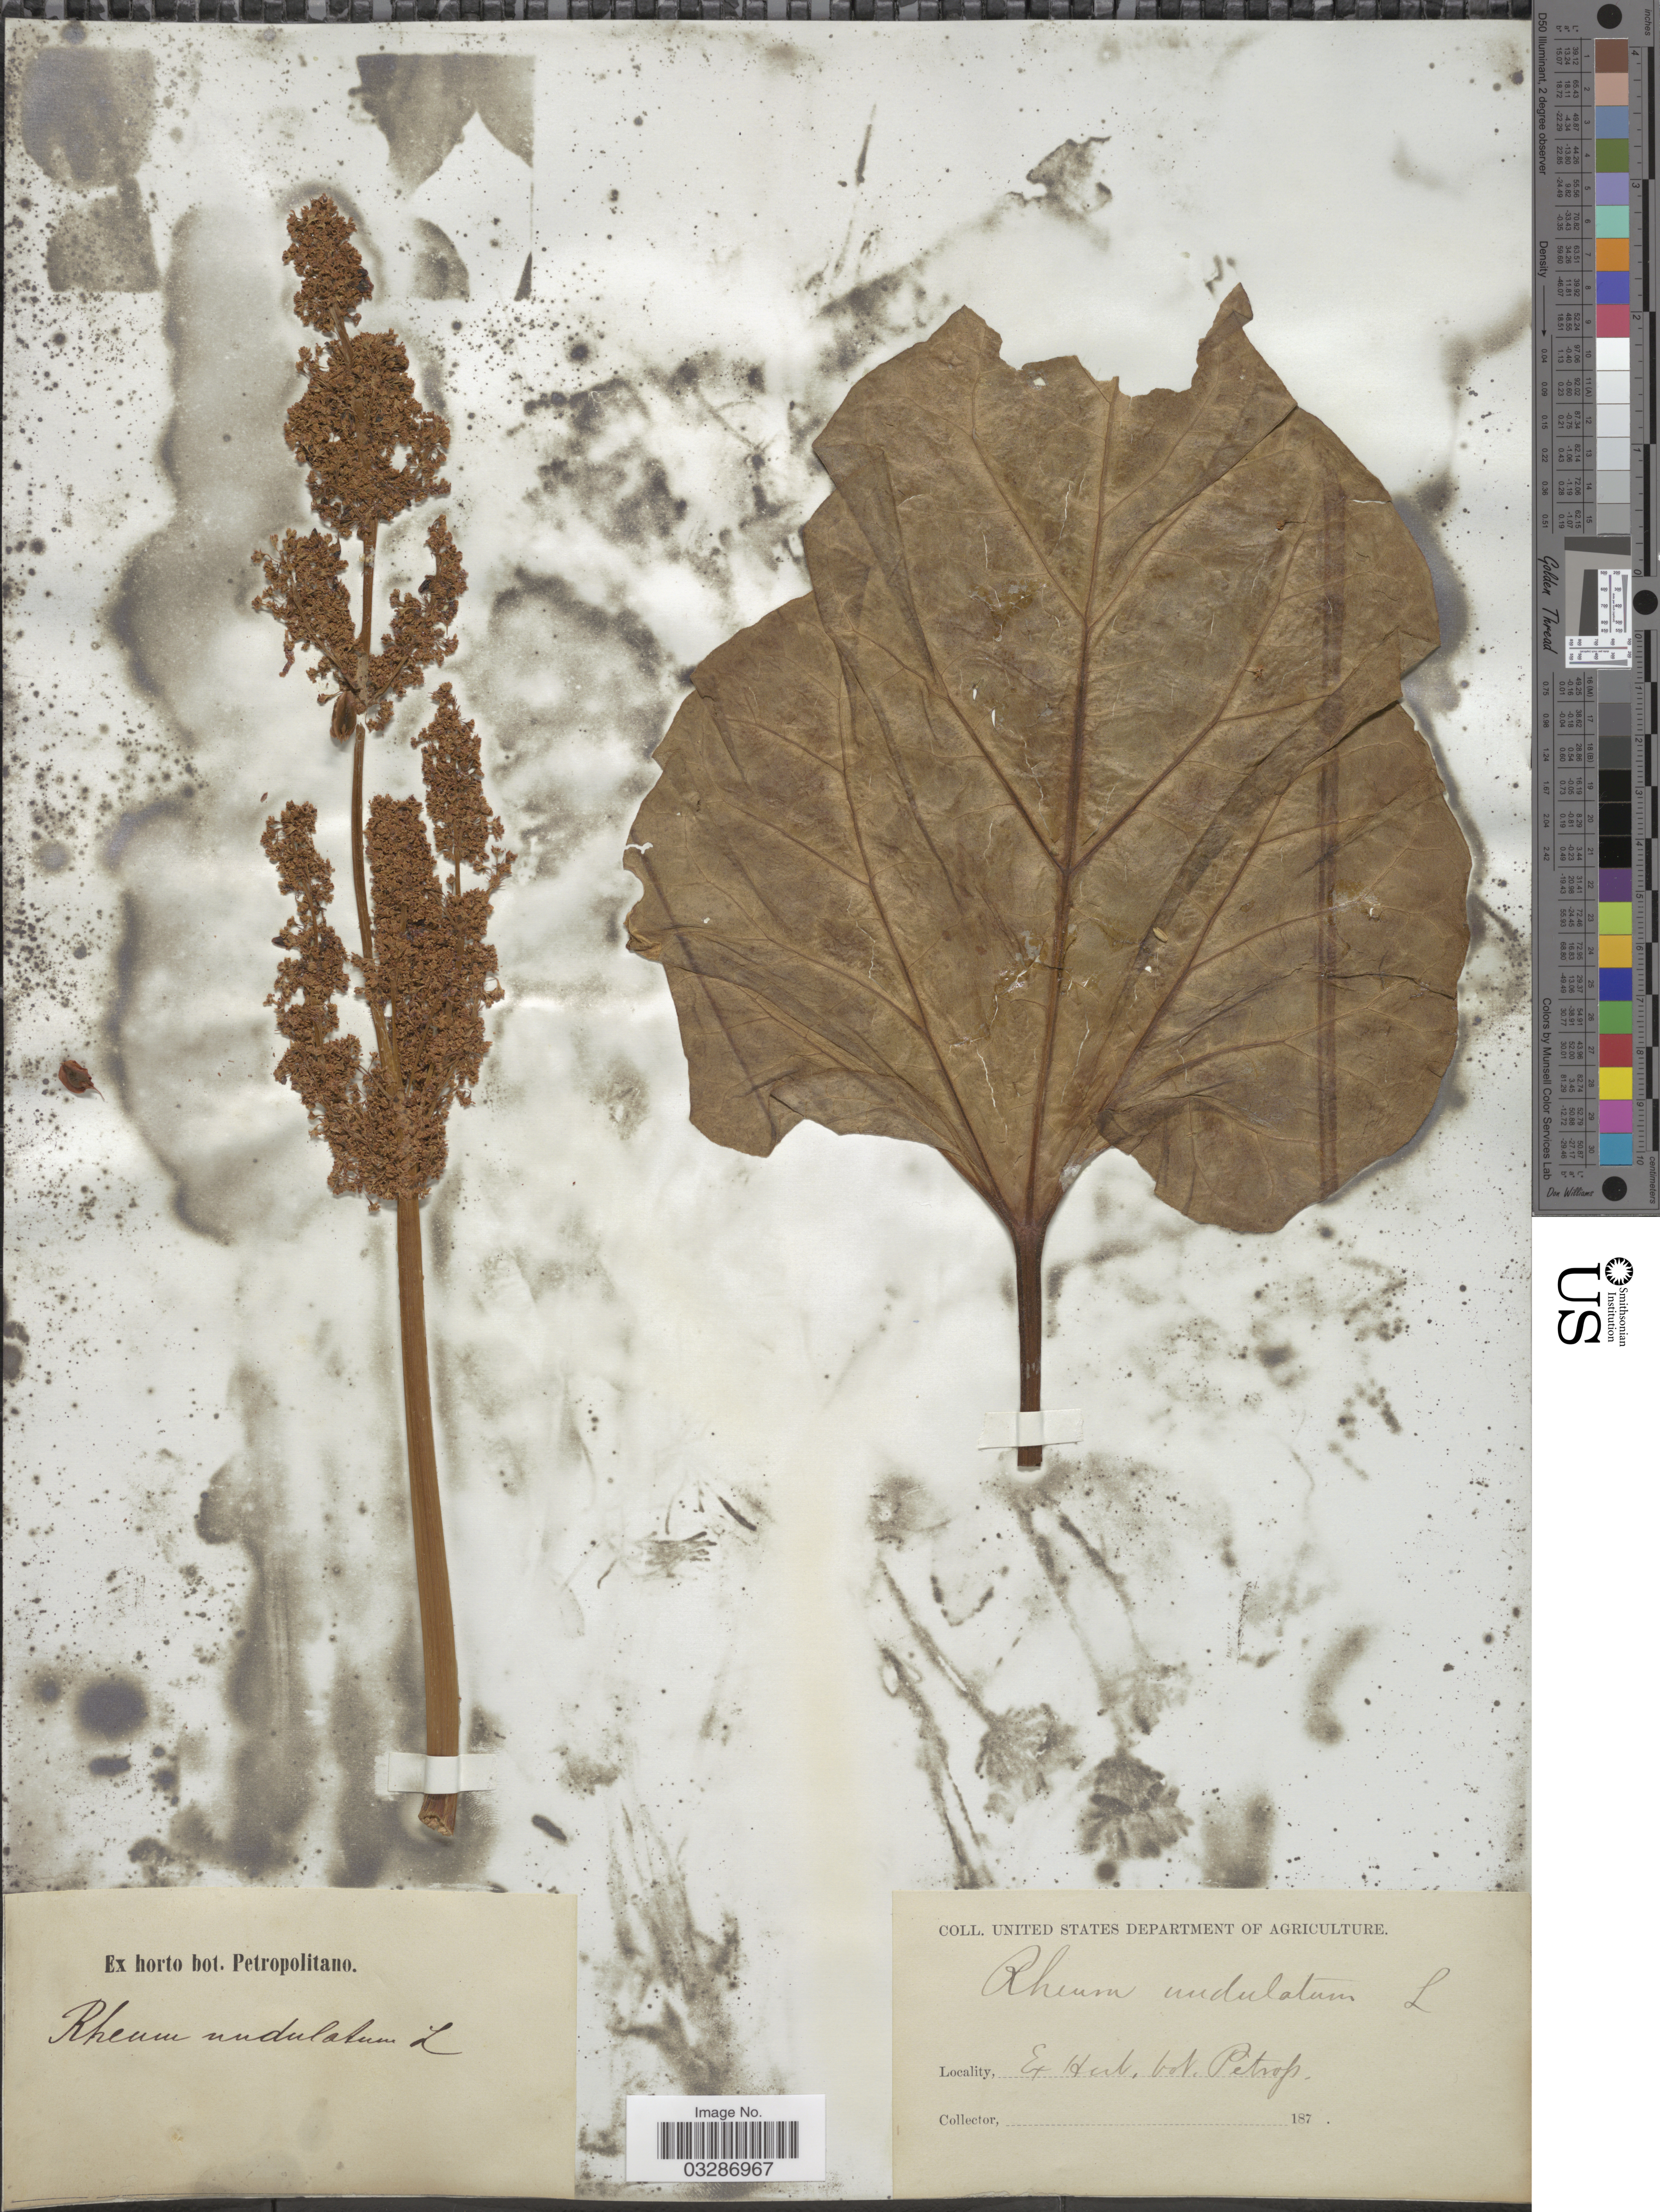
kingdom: Plantae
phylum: Tracheophyta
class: Magnoliopsida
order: Caryophyllales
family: Polygonaceae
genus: Rheum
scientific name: Rheum undulatum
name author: L.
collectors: ex Horto Bot. Petropolitano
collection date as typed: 187